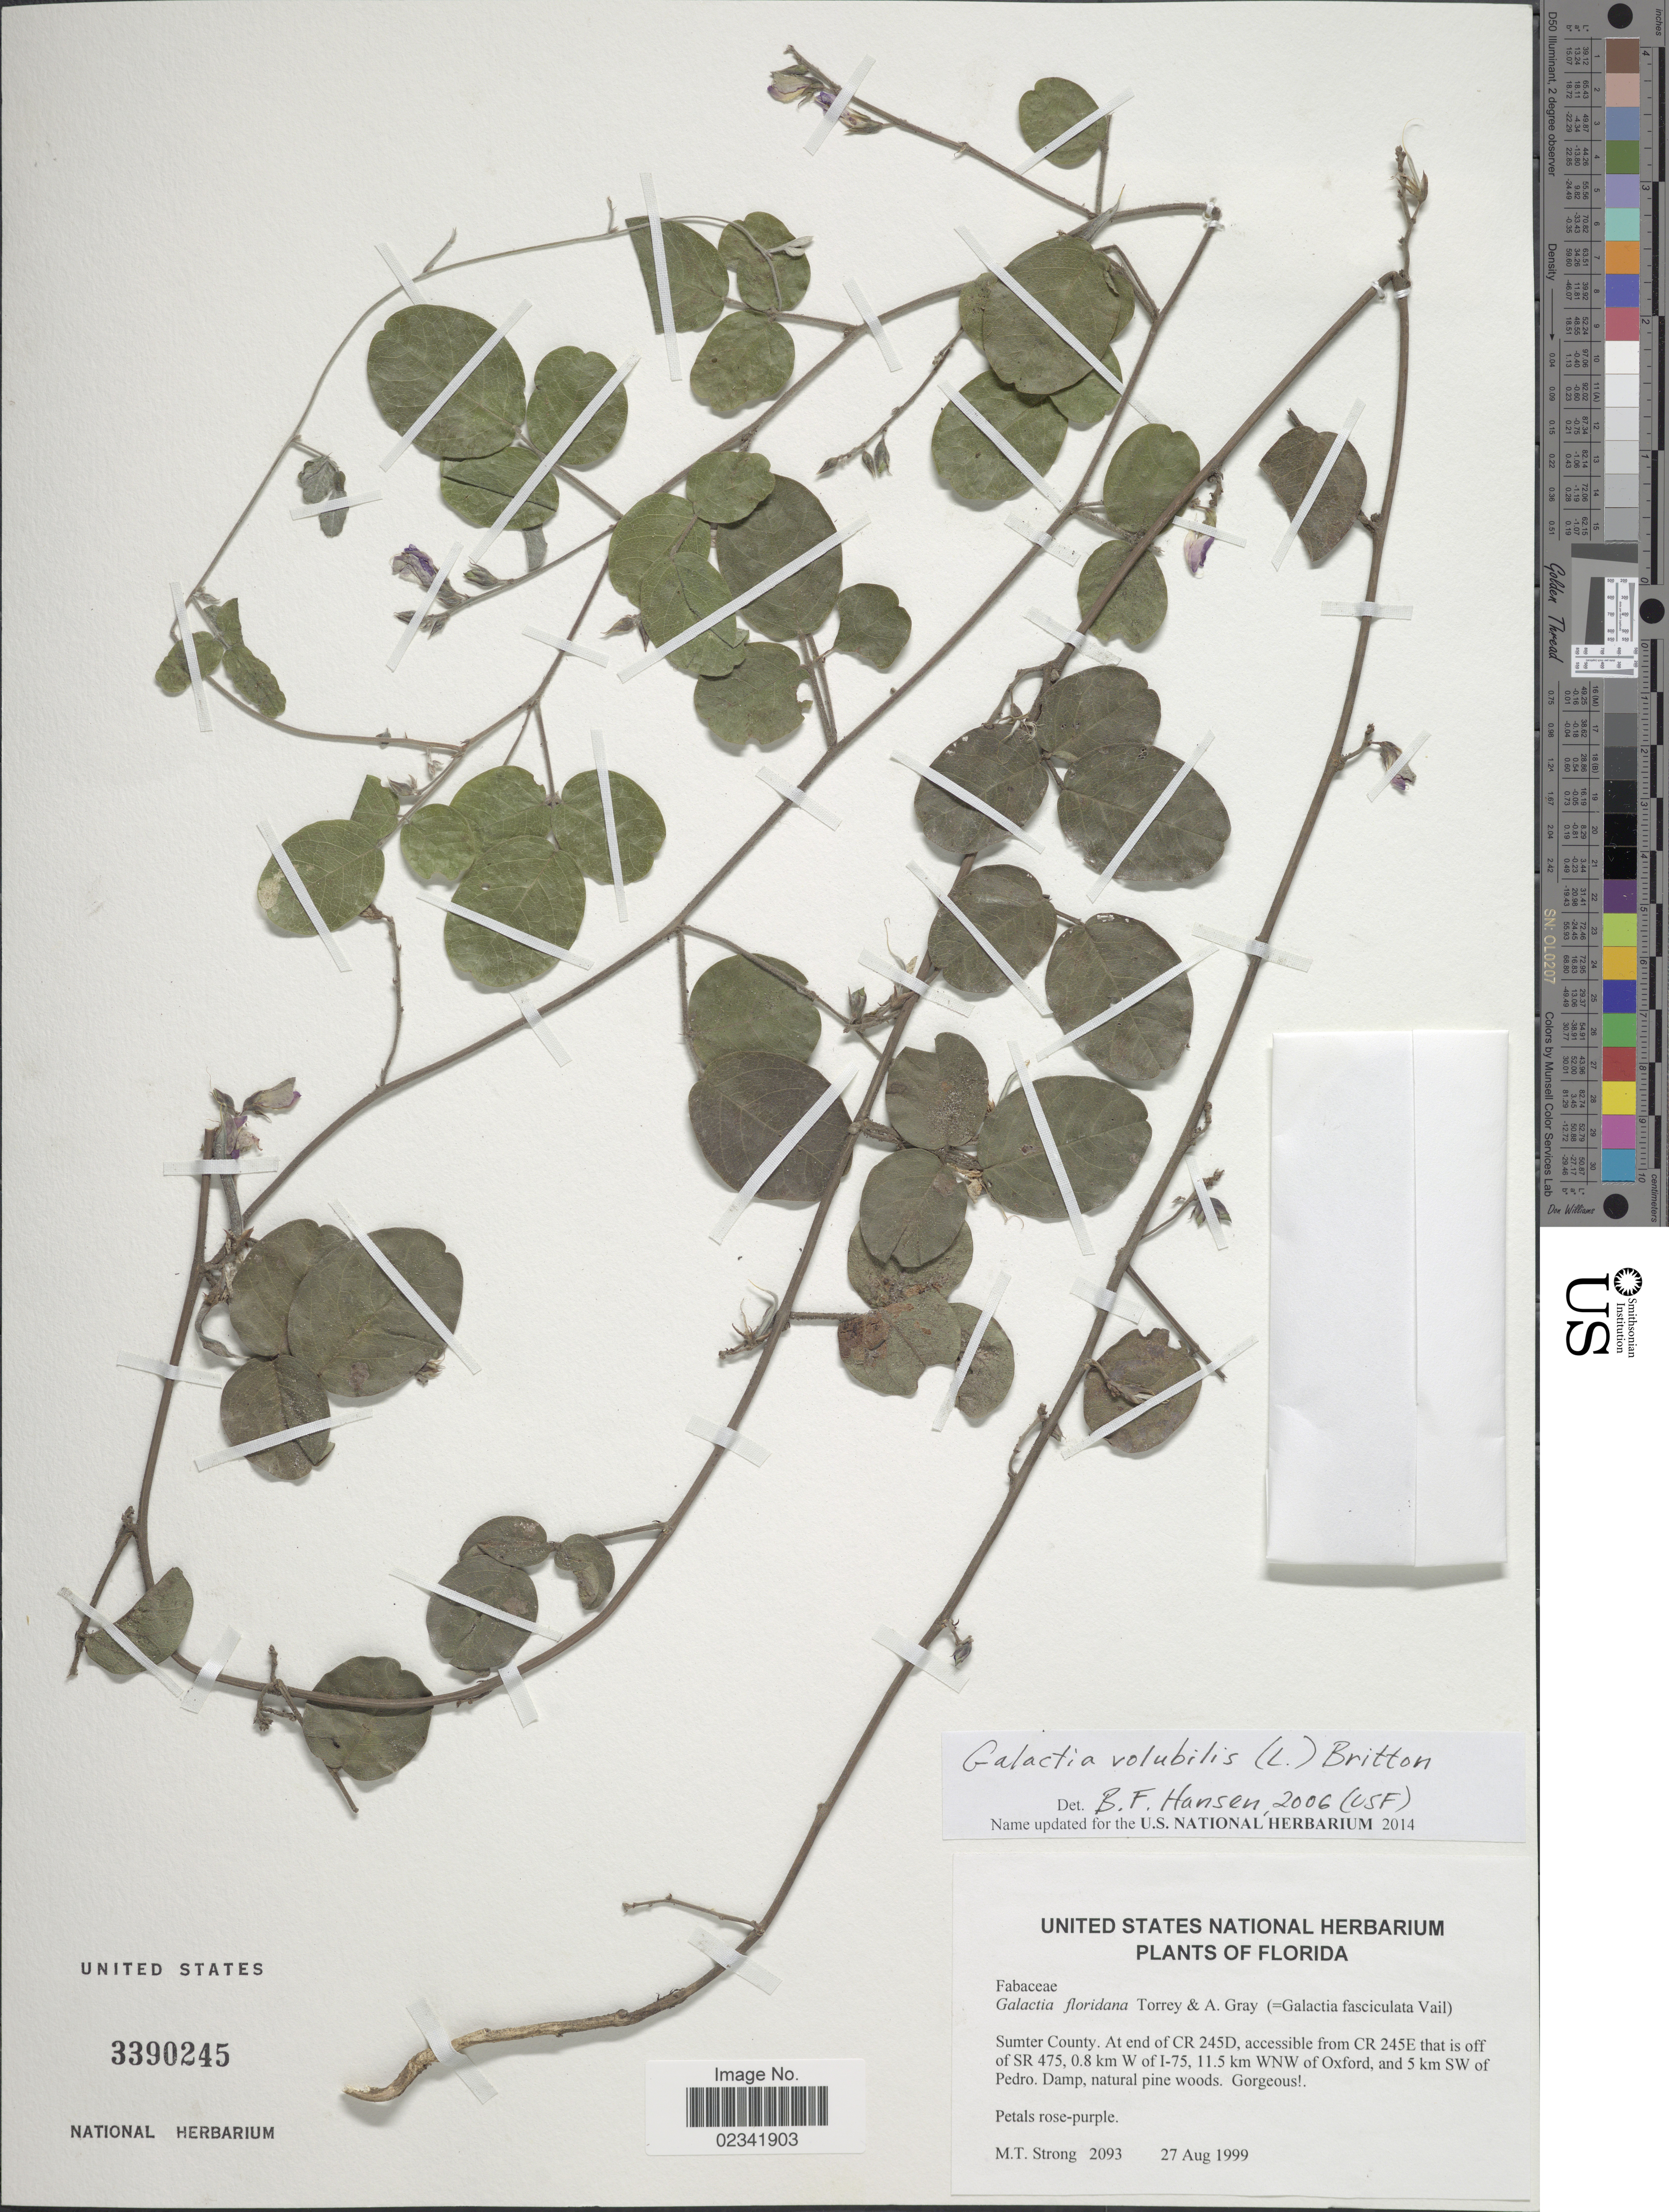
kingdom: Plantae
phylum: Tracheophyta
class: Magnoliopsida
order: Fabales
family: Fabaceae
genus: Galactia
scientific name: Galactia volubilis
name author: (L.) Britton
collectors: M. T. Strong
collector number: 2093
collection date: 1999-08-27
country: United States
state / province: Florida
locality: Sumter County, At end of CR 245D, accessible from CR 245E, that is off of SR 475, 0.8 km W of I-75, 11.5 km WNW of Oxford,a nd 5 km SW of Pedro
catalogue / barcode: US 3390245